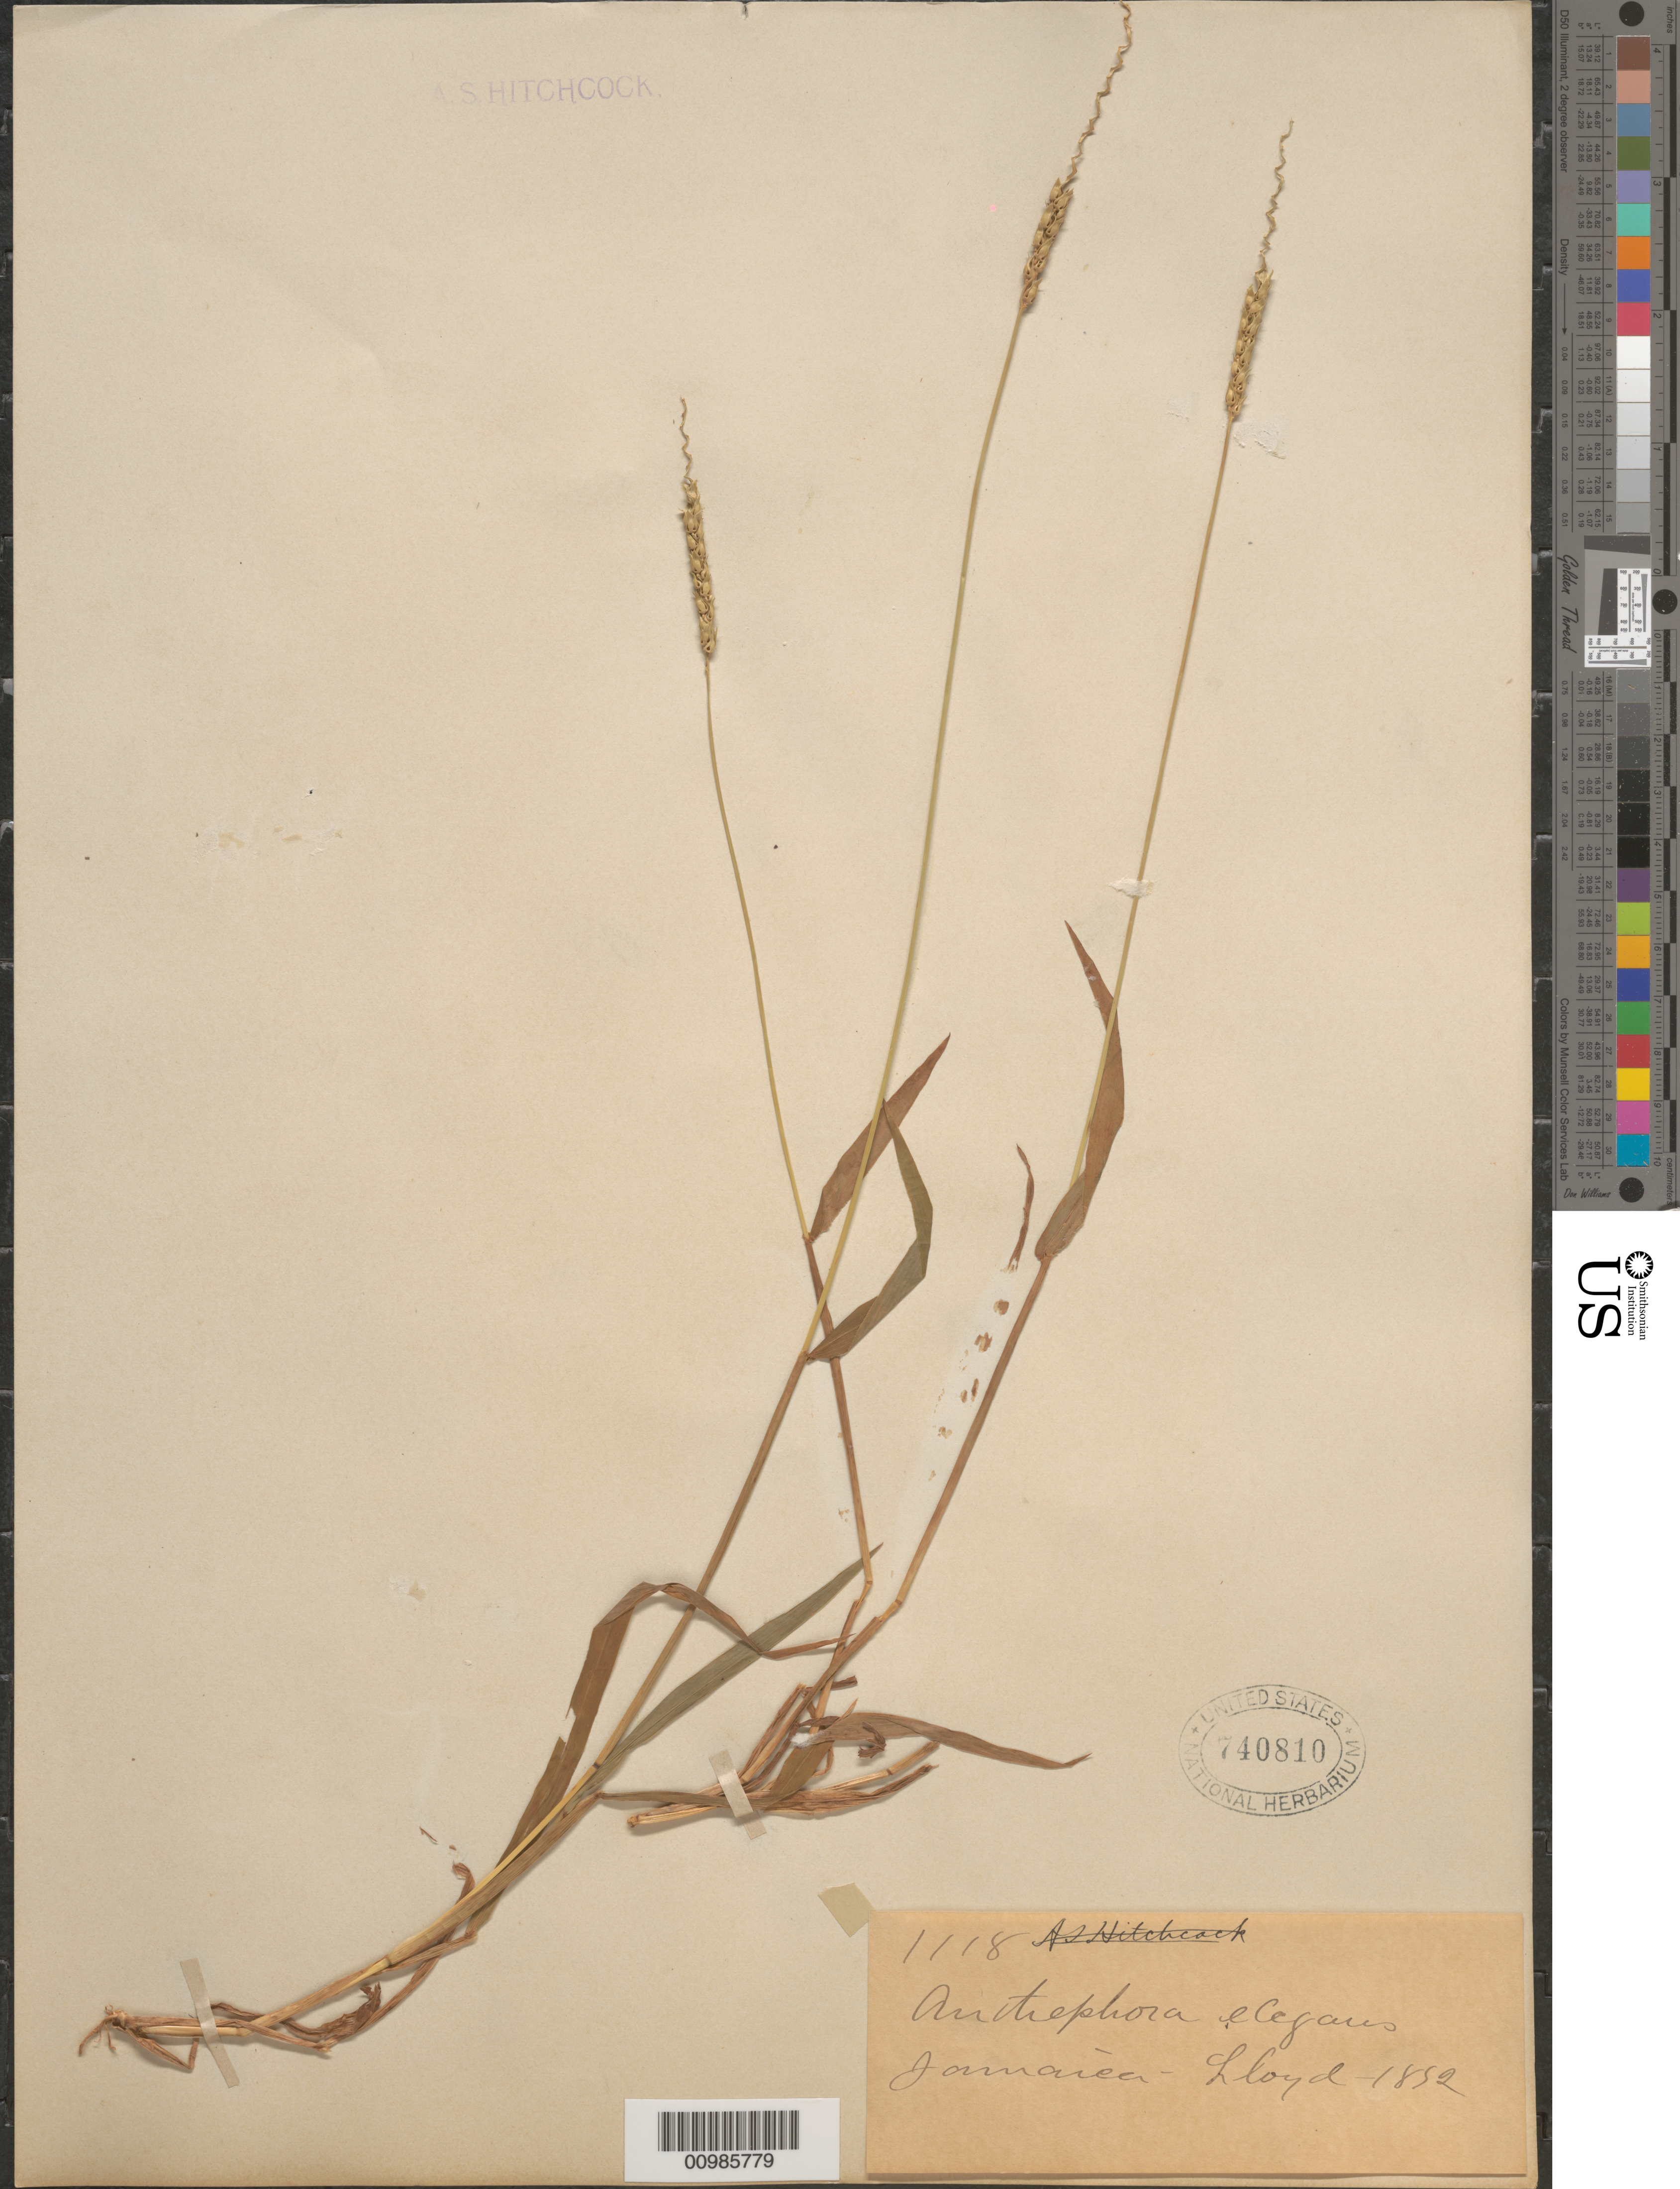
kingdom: Plantae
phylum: Tracheophyta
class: Liliopsida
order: Poales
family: Poaceae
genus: Anthephora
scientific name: Anthephora hermaphrodita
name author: (L.) Kuntze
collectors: -- Lloyd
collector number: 1118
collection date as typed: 1892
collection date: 1892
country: Jamaica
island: Jamaica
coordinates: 0 N, 0 E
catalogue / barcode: US 740810